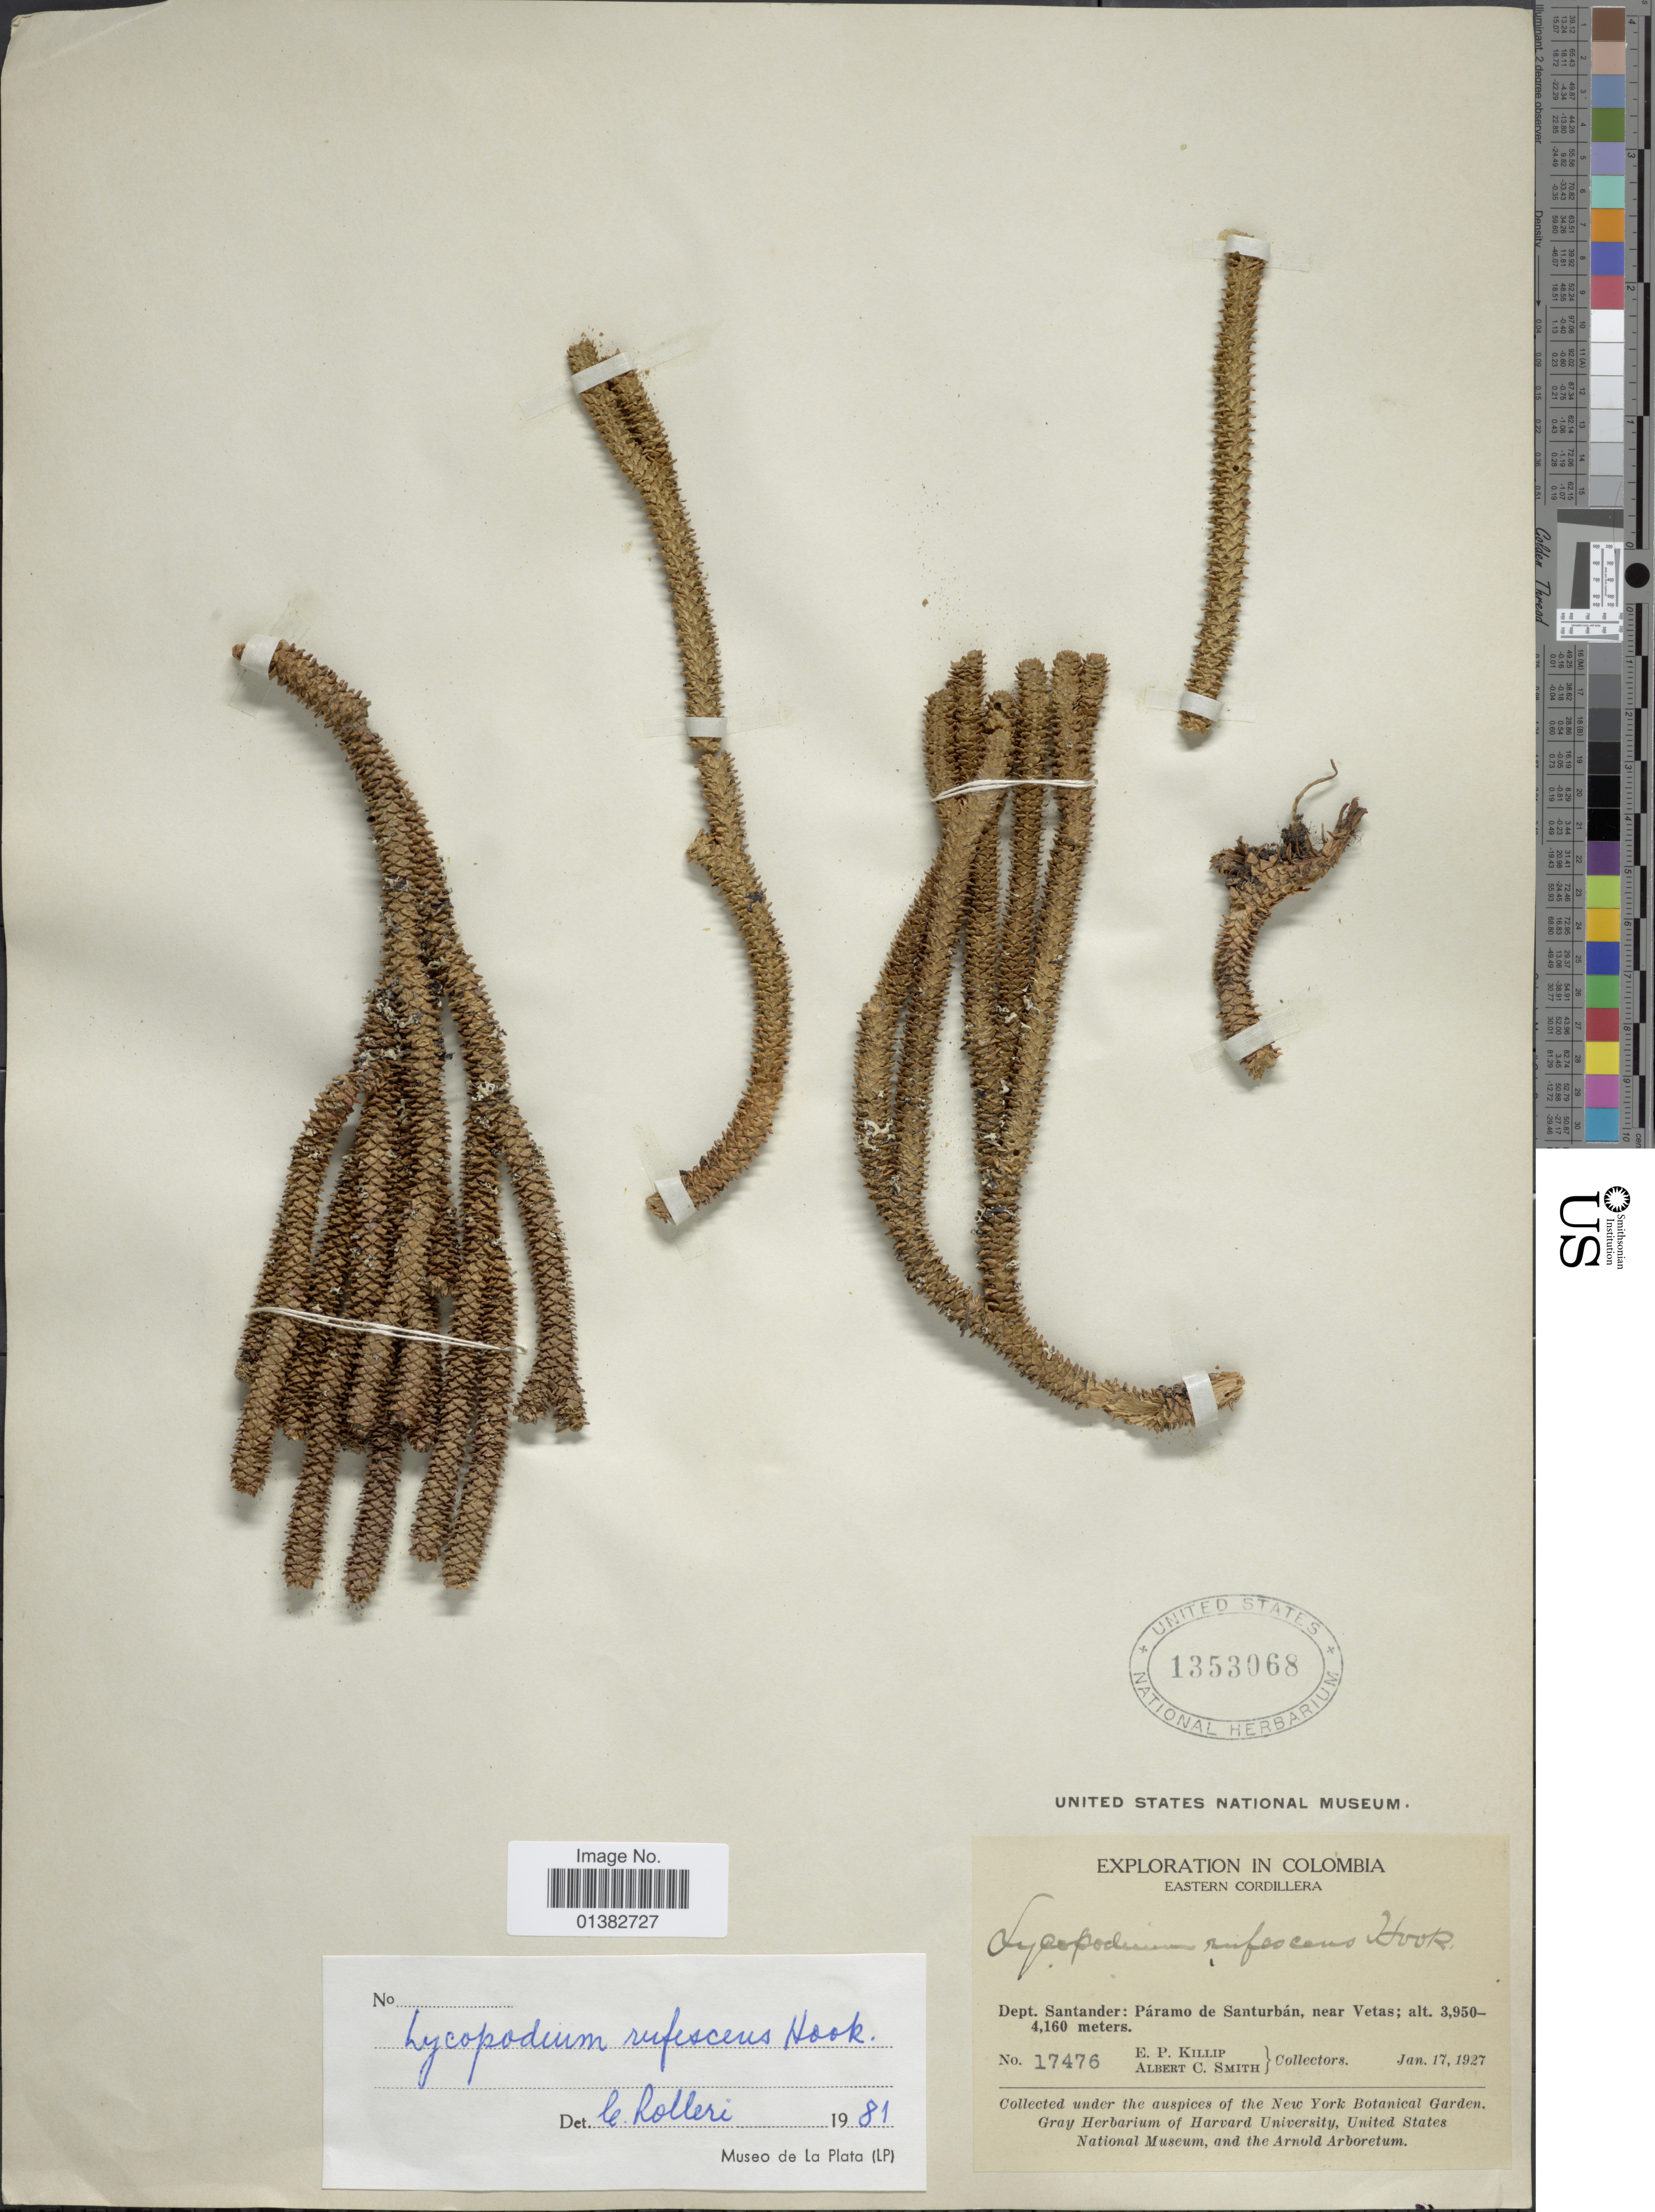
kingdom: Plantae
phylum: Tracheophyta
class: Lycopodiopsida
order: Lycopodiales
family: Lycopodiaceae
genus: Phlegmariurus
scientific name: Phlegmariurus rufescens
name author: (Hook.) B. Øllg.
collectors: E. P. Killip & A. C. Smith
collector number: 17476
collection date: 1927-01-17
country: Colombia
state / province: Santander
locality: Eastern Cordillera, Páramo de Santurbán, near Vetas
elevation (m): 3950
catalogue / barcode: US 1353068